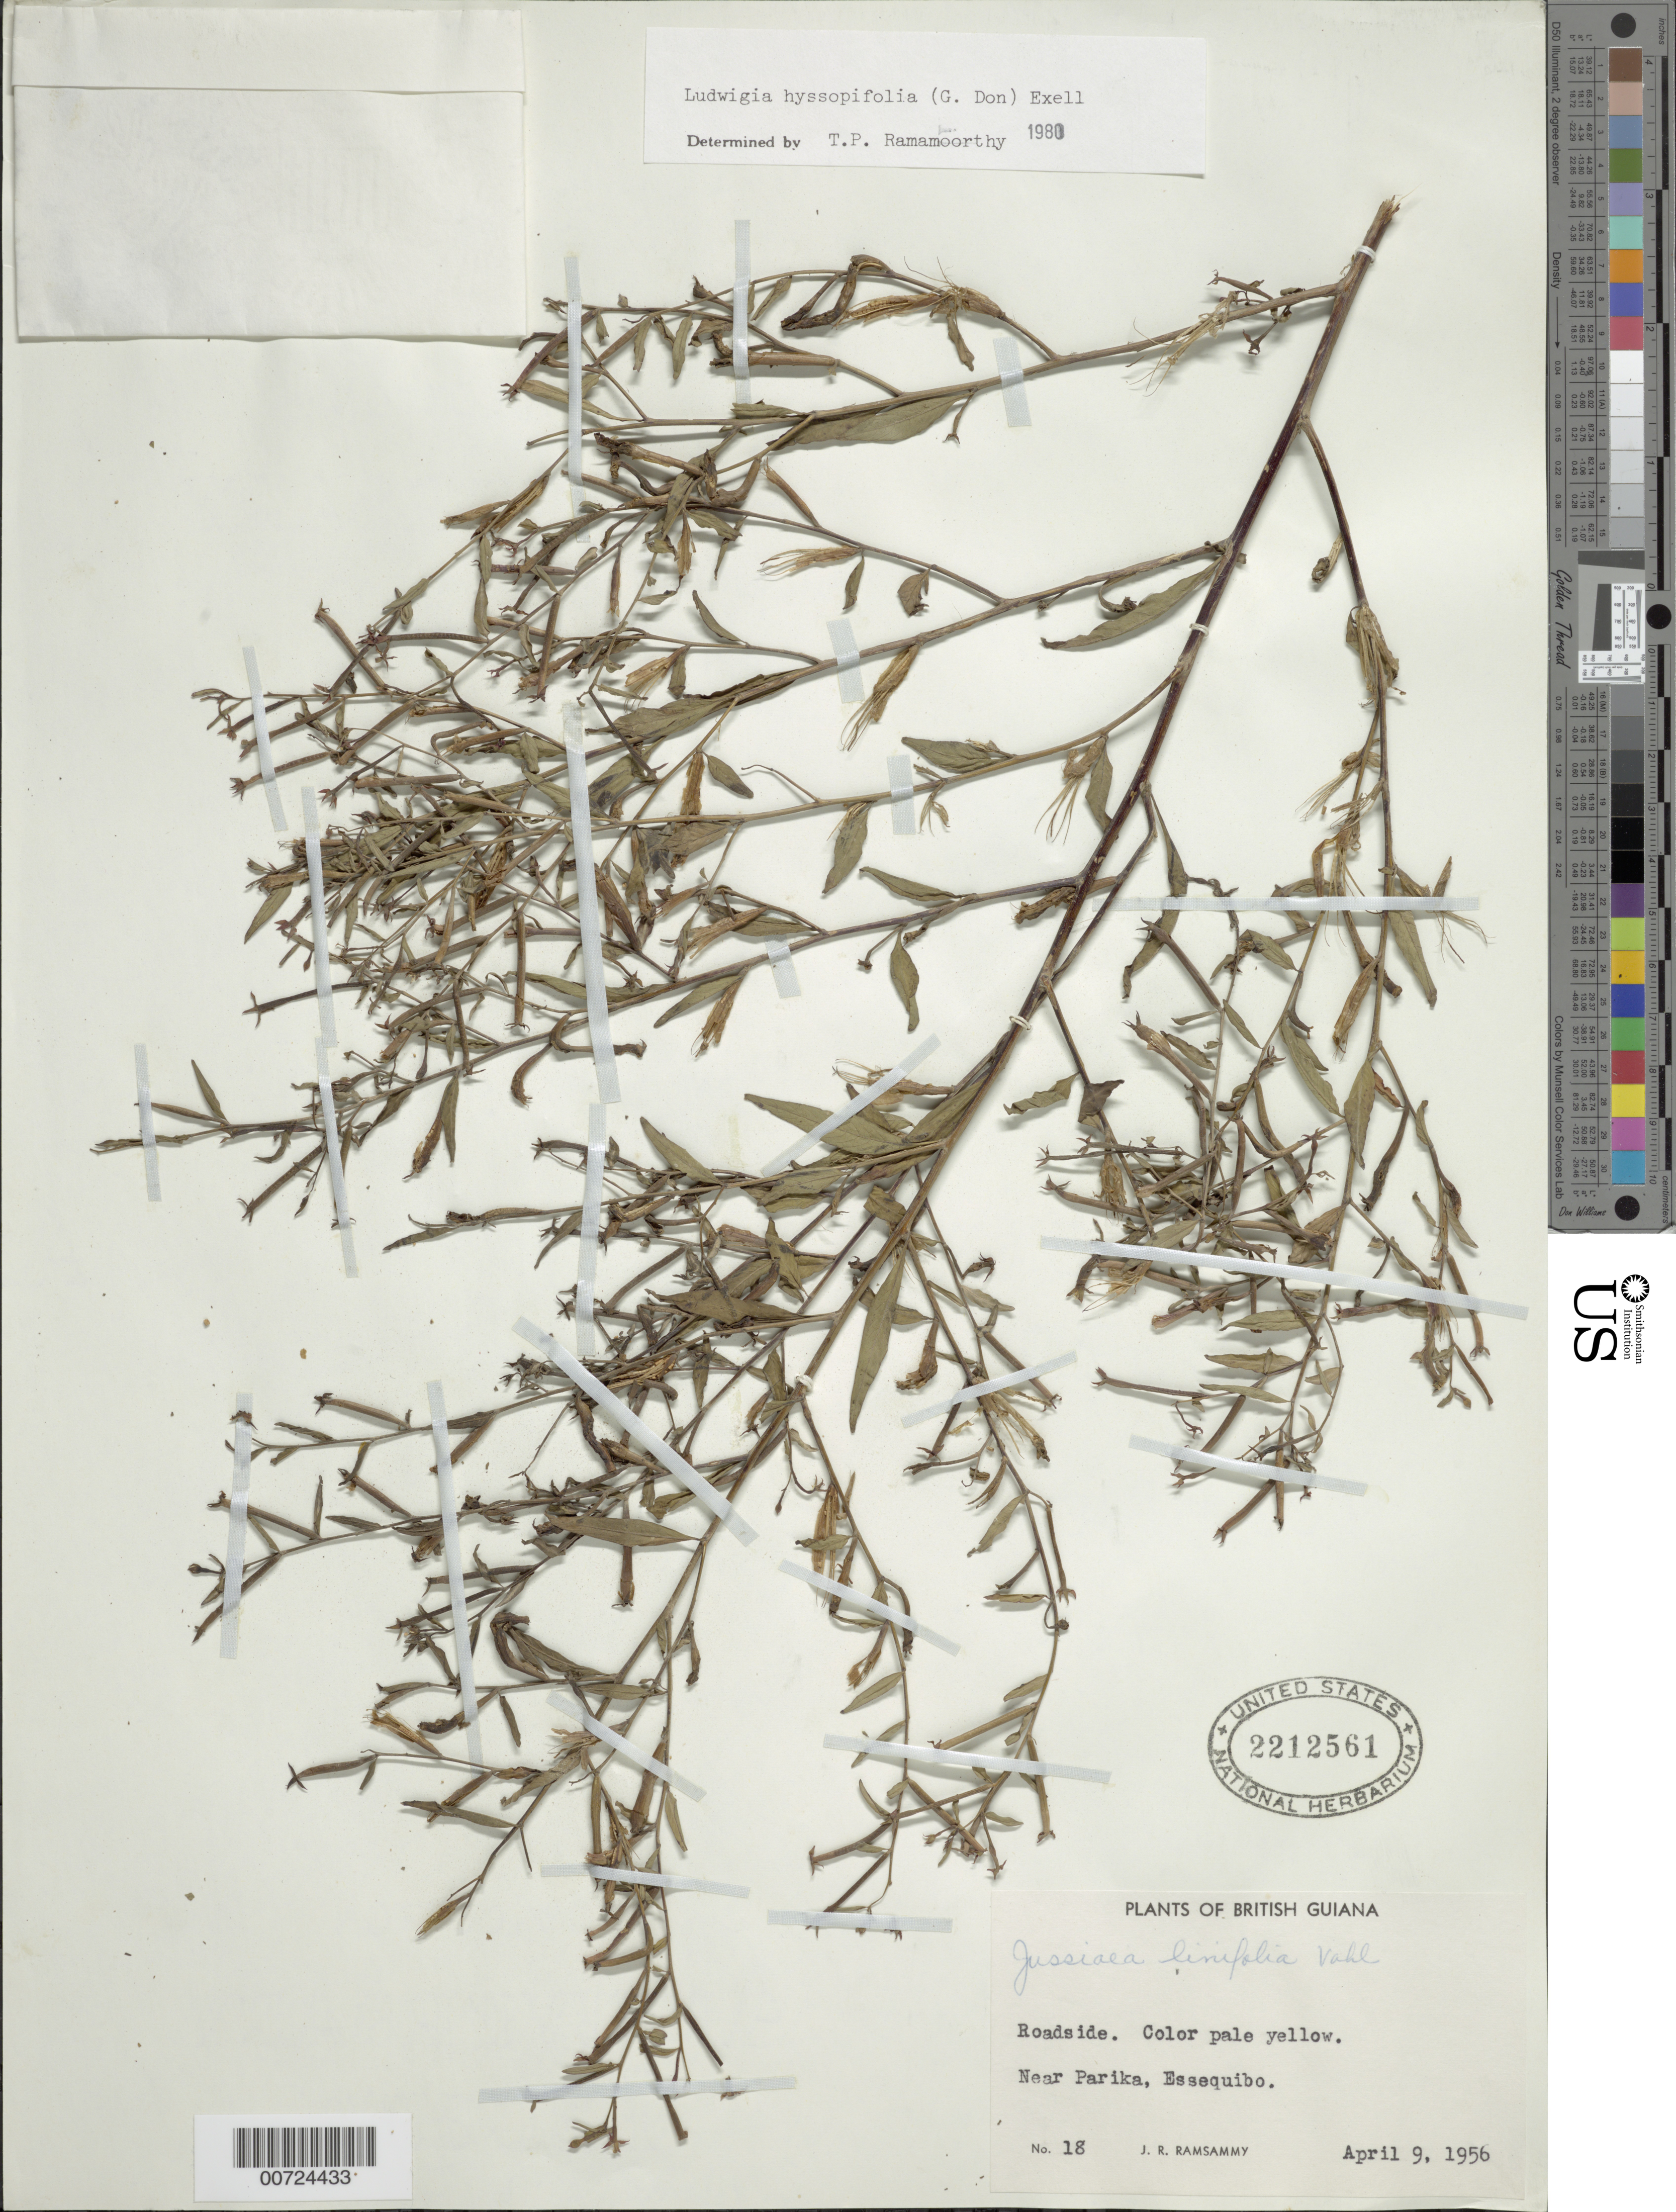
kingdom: Plantae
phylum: Tracheophyta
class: Magnoliopsida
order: Myrtales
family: Onagraceae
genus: Ludwigia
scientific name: Ludwigia hyssopifolia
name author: (G. Don) Exell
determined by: Ramamoorthy, T. P.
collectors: J. Ramsammy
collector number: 18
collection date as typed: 9-Apr-56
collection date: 1956-04-09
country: Guyana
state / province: Essequibo Isl-W. Demerara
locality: Parika, Essequibo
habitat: Roadside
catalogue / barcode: US 2212561